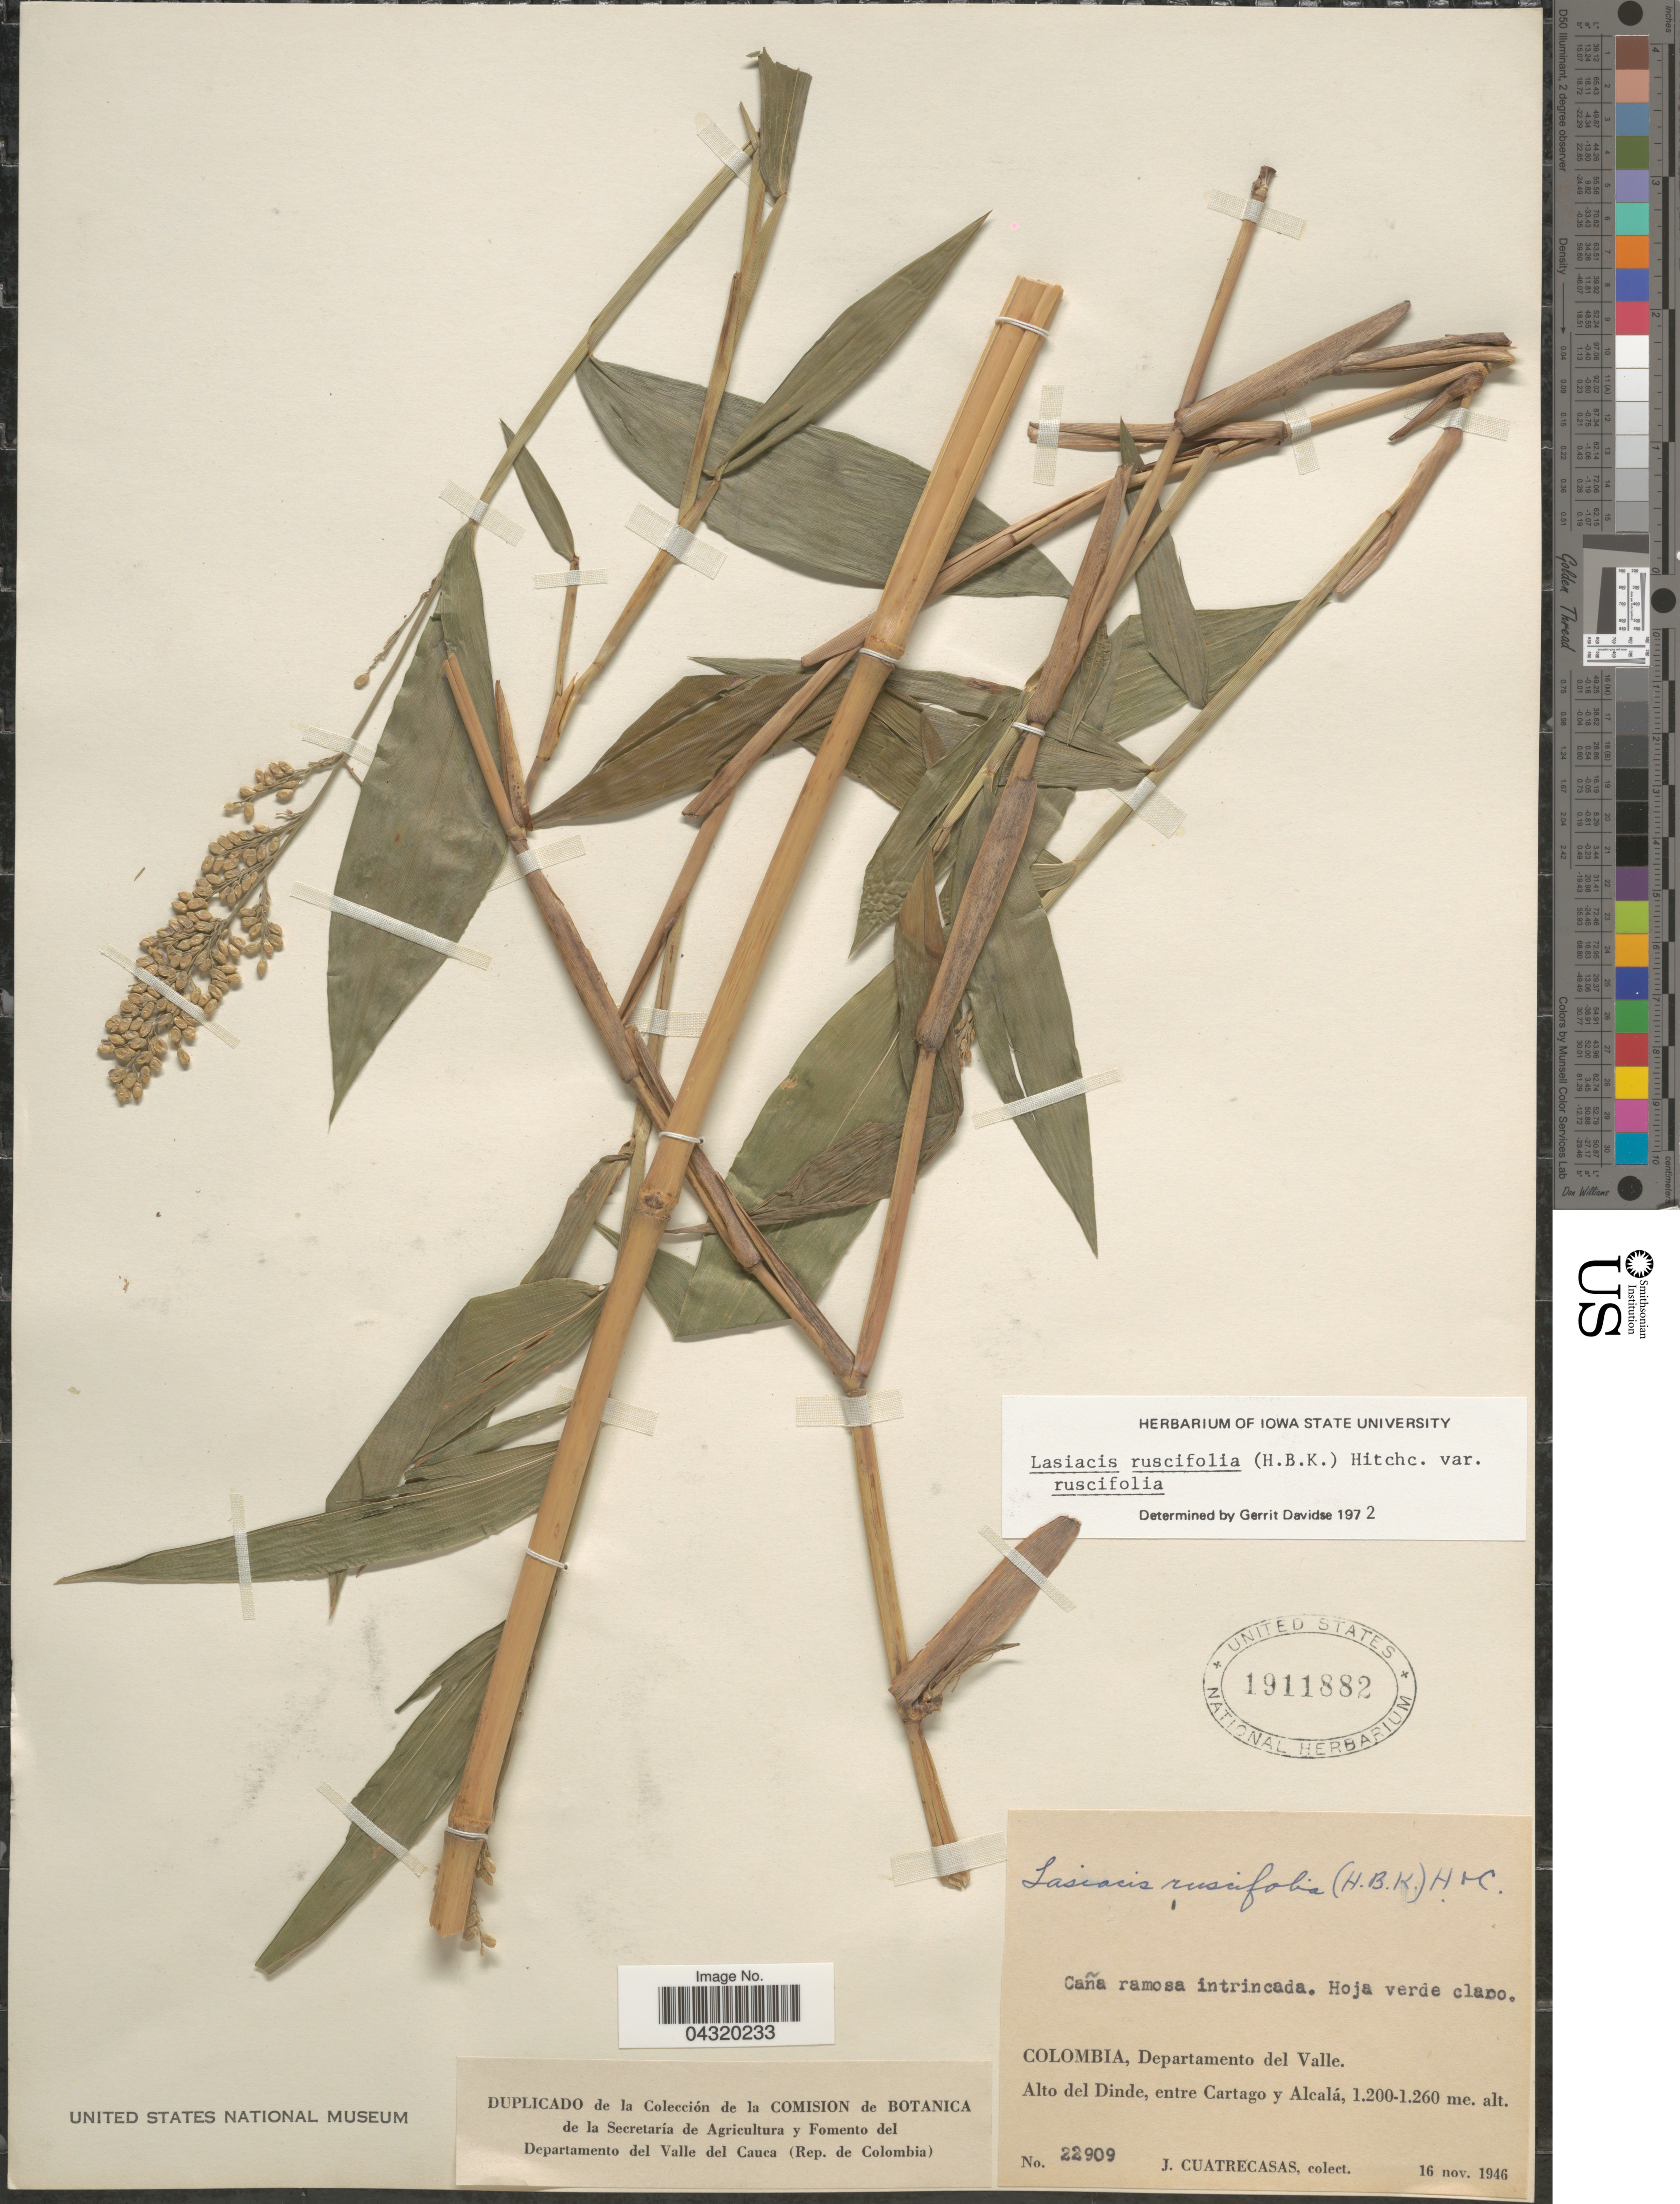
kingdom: Plantae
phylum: Tracheophyta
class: Liliopsida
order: Poales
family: Poaceae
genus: Lasiacis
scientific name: Lasiacis ruscifolia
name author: (Kunth) Hitchc.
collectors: J. Cuatrecasas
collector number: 22909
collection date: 1946-11-16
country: Colombia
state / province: Valle del Cauca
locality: Departamento del Valle. Alto del Dinde, entre Cartago y Alcalá.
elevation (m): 1200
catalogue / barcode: US 1911882